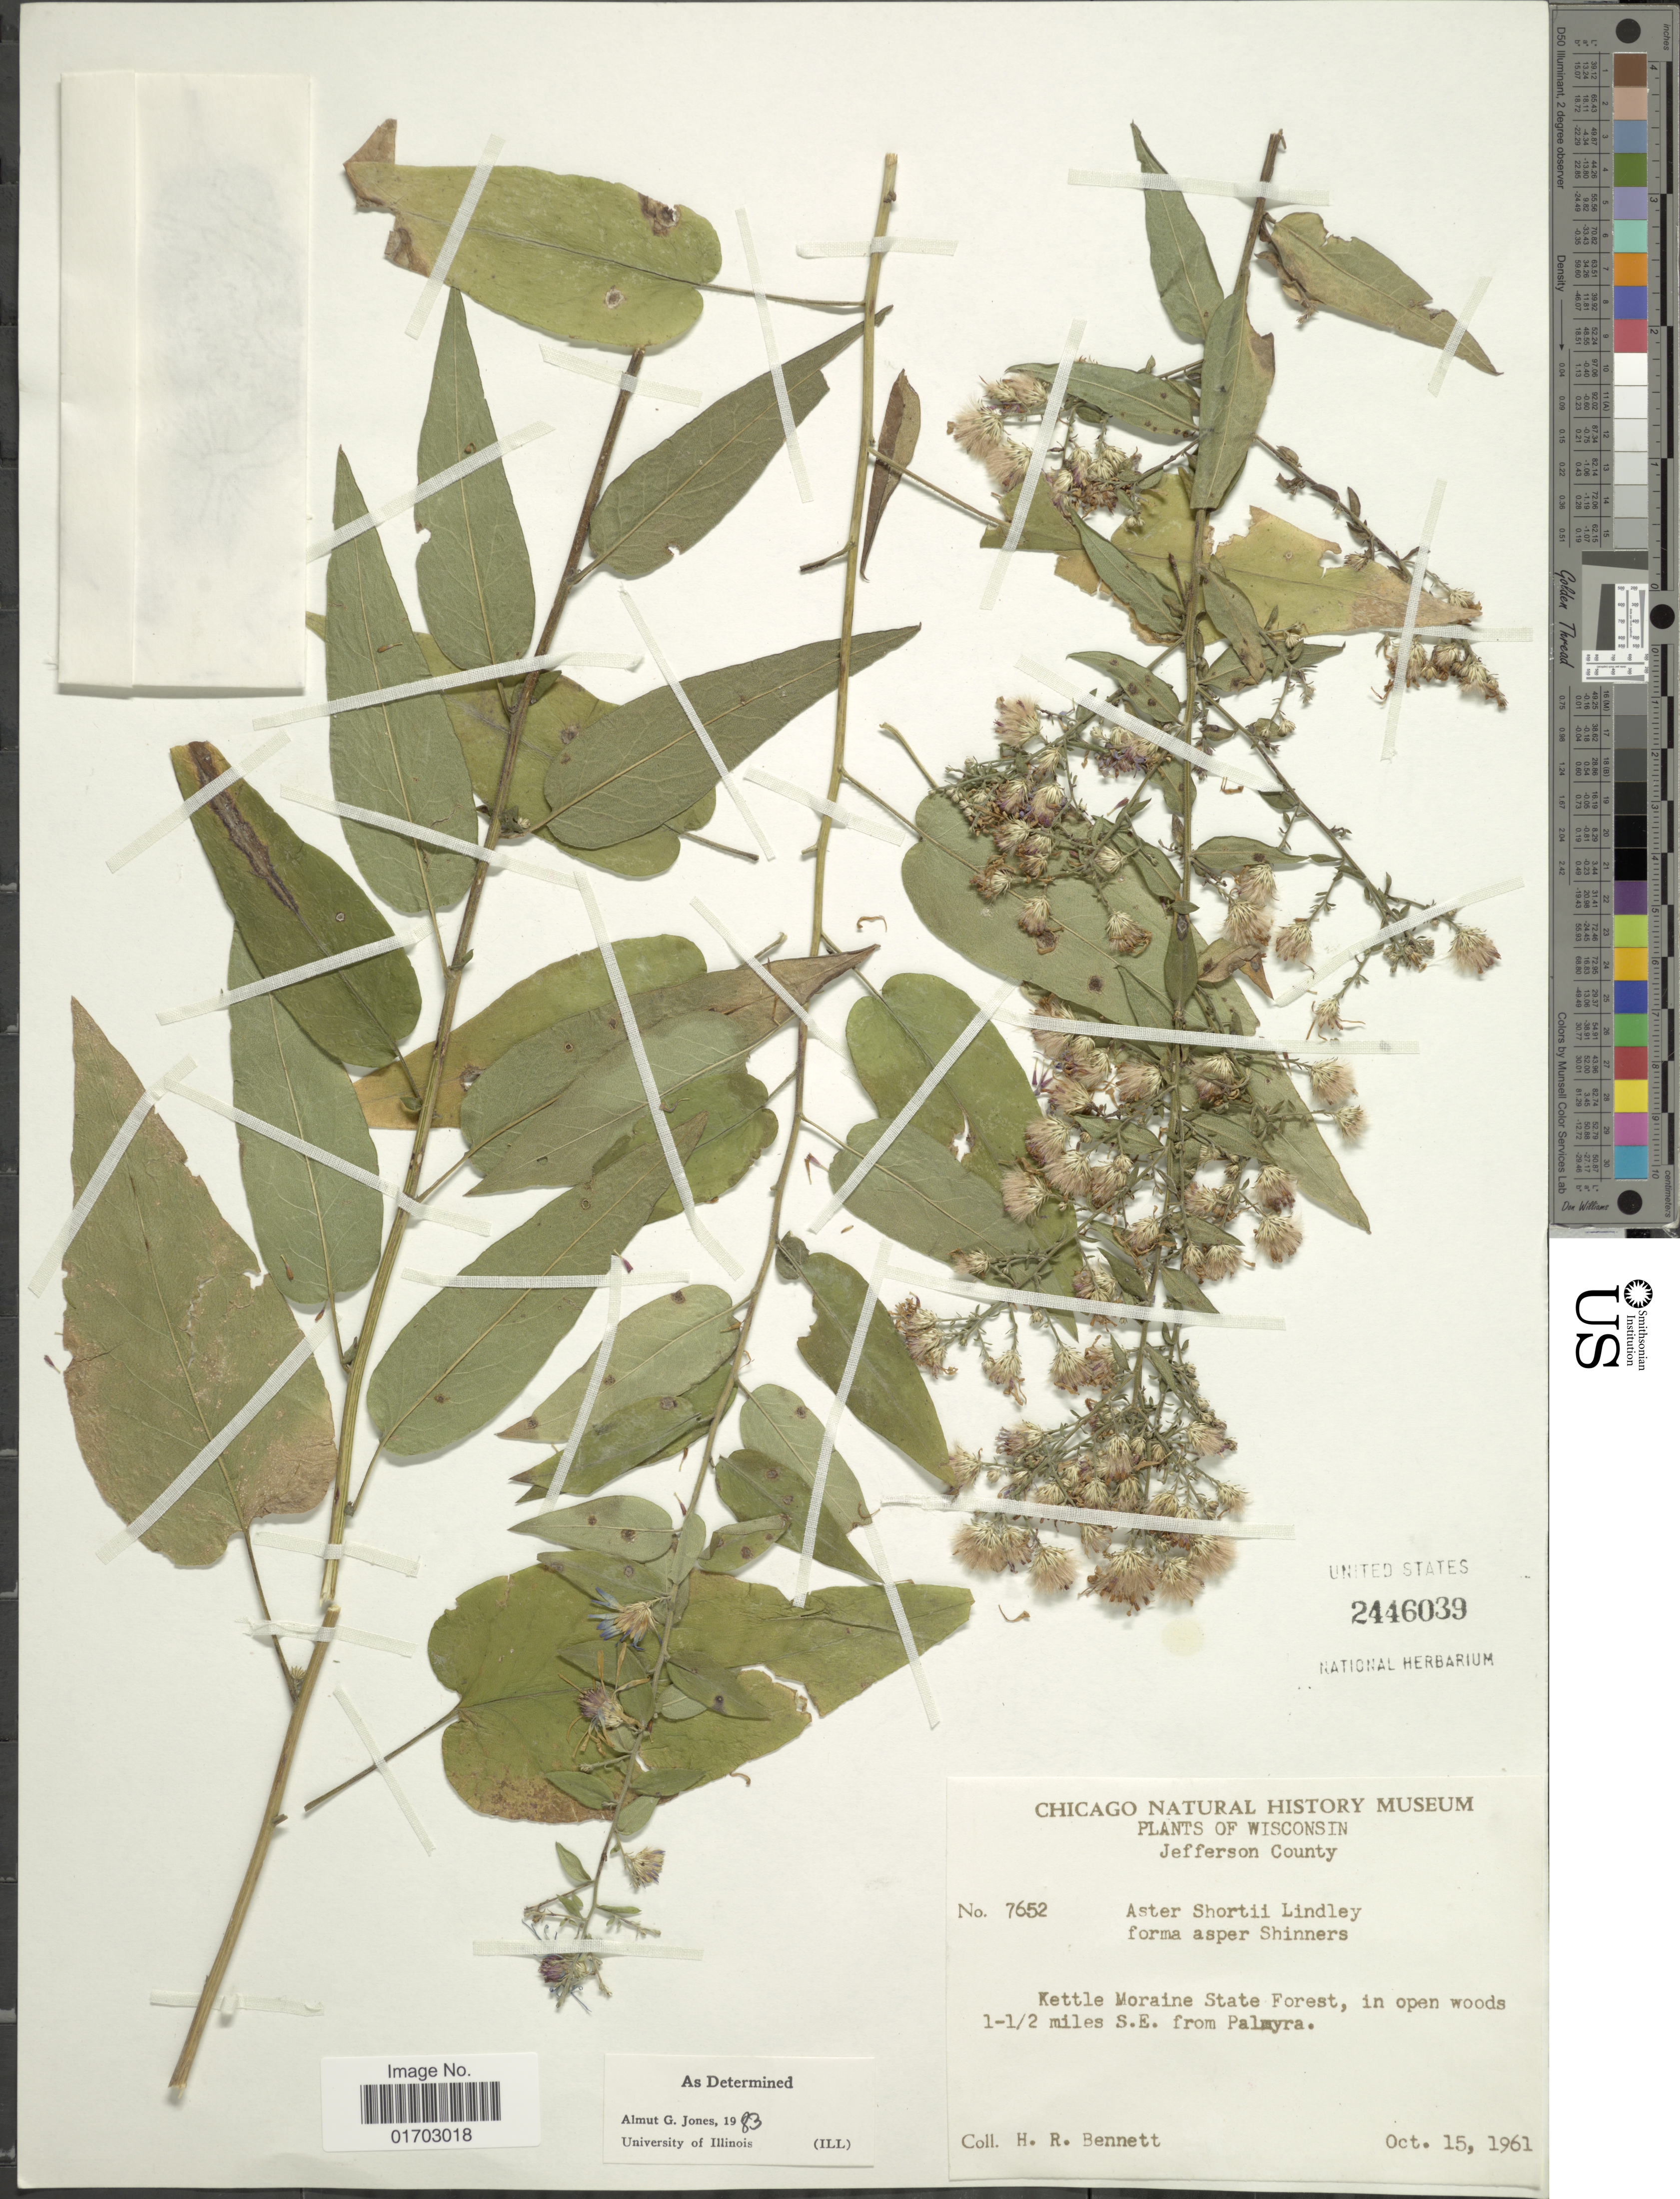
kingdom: Plantae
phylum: Tracheophyta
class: Magnoliopsida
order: Asterales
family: Asteraceae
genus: Symphyotrichum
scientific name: Symphyotrichum shortii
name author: (Lindl.) G.L. Nesom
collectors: H. R. Bennett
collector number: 7652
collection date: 1961-10-15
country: United States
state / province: Wisconsin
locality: Jefferson County, Kettle Moraine State Forest, in open woods, 1-1/2 miles S.E. from Palmyra.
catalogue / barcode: US 2446039